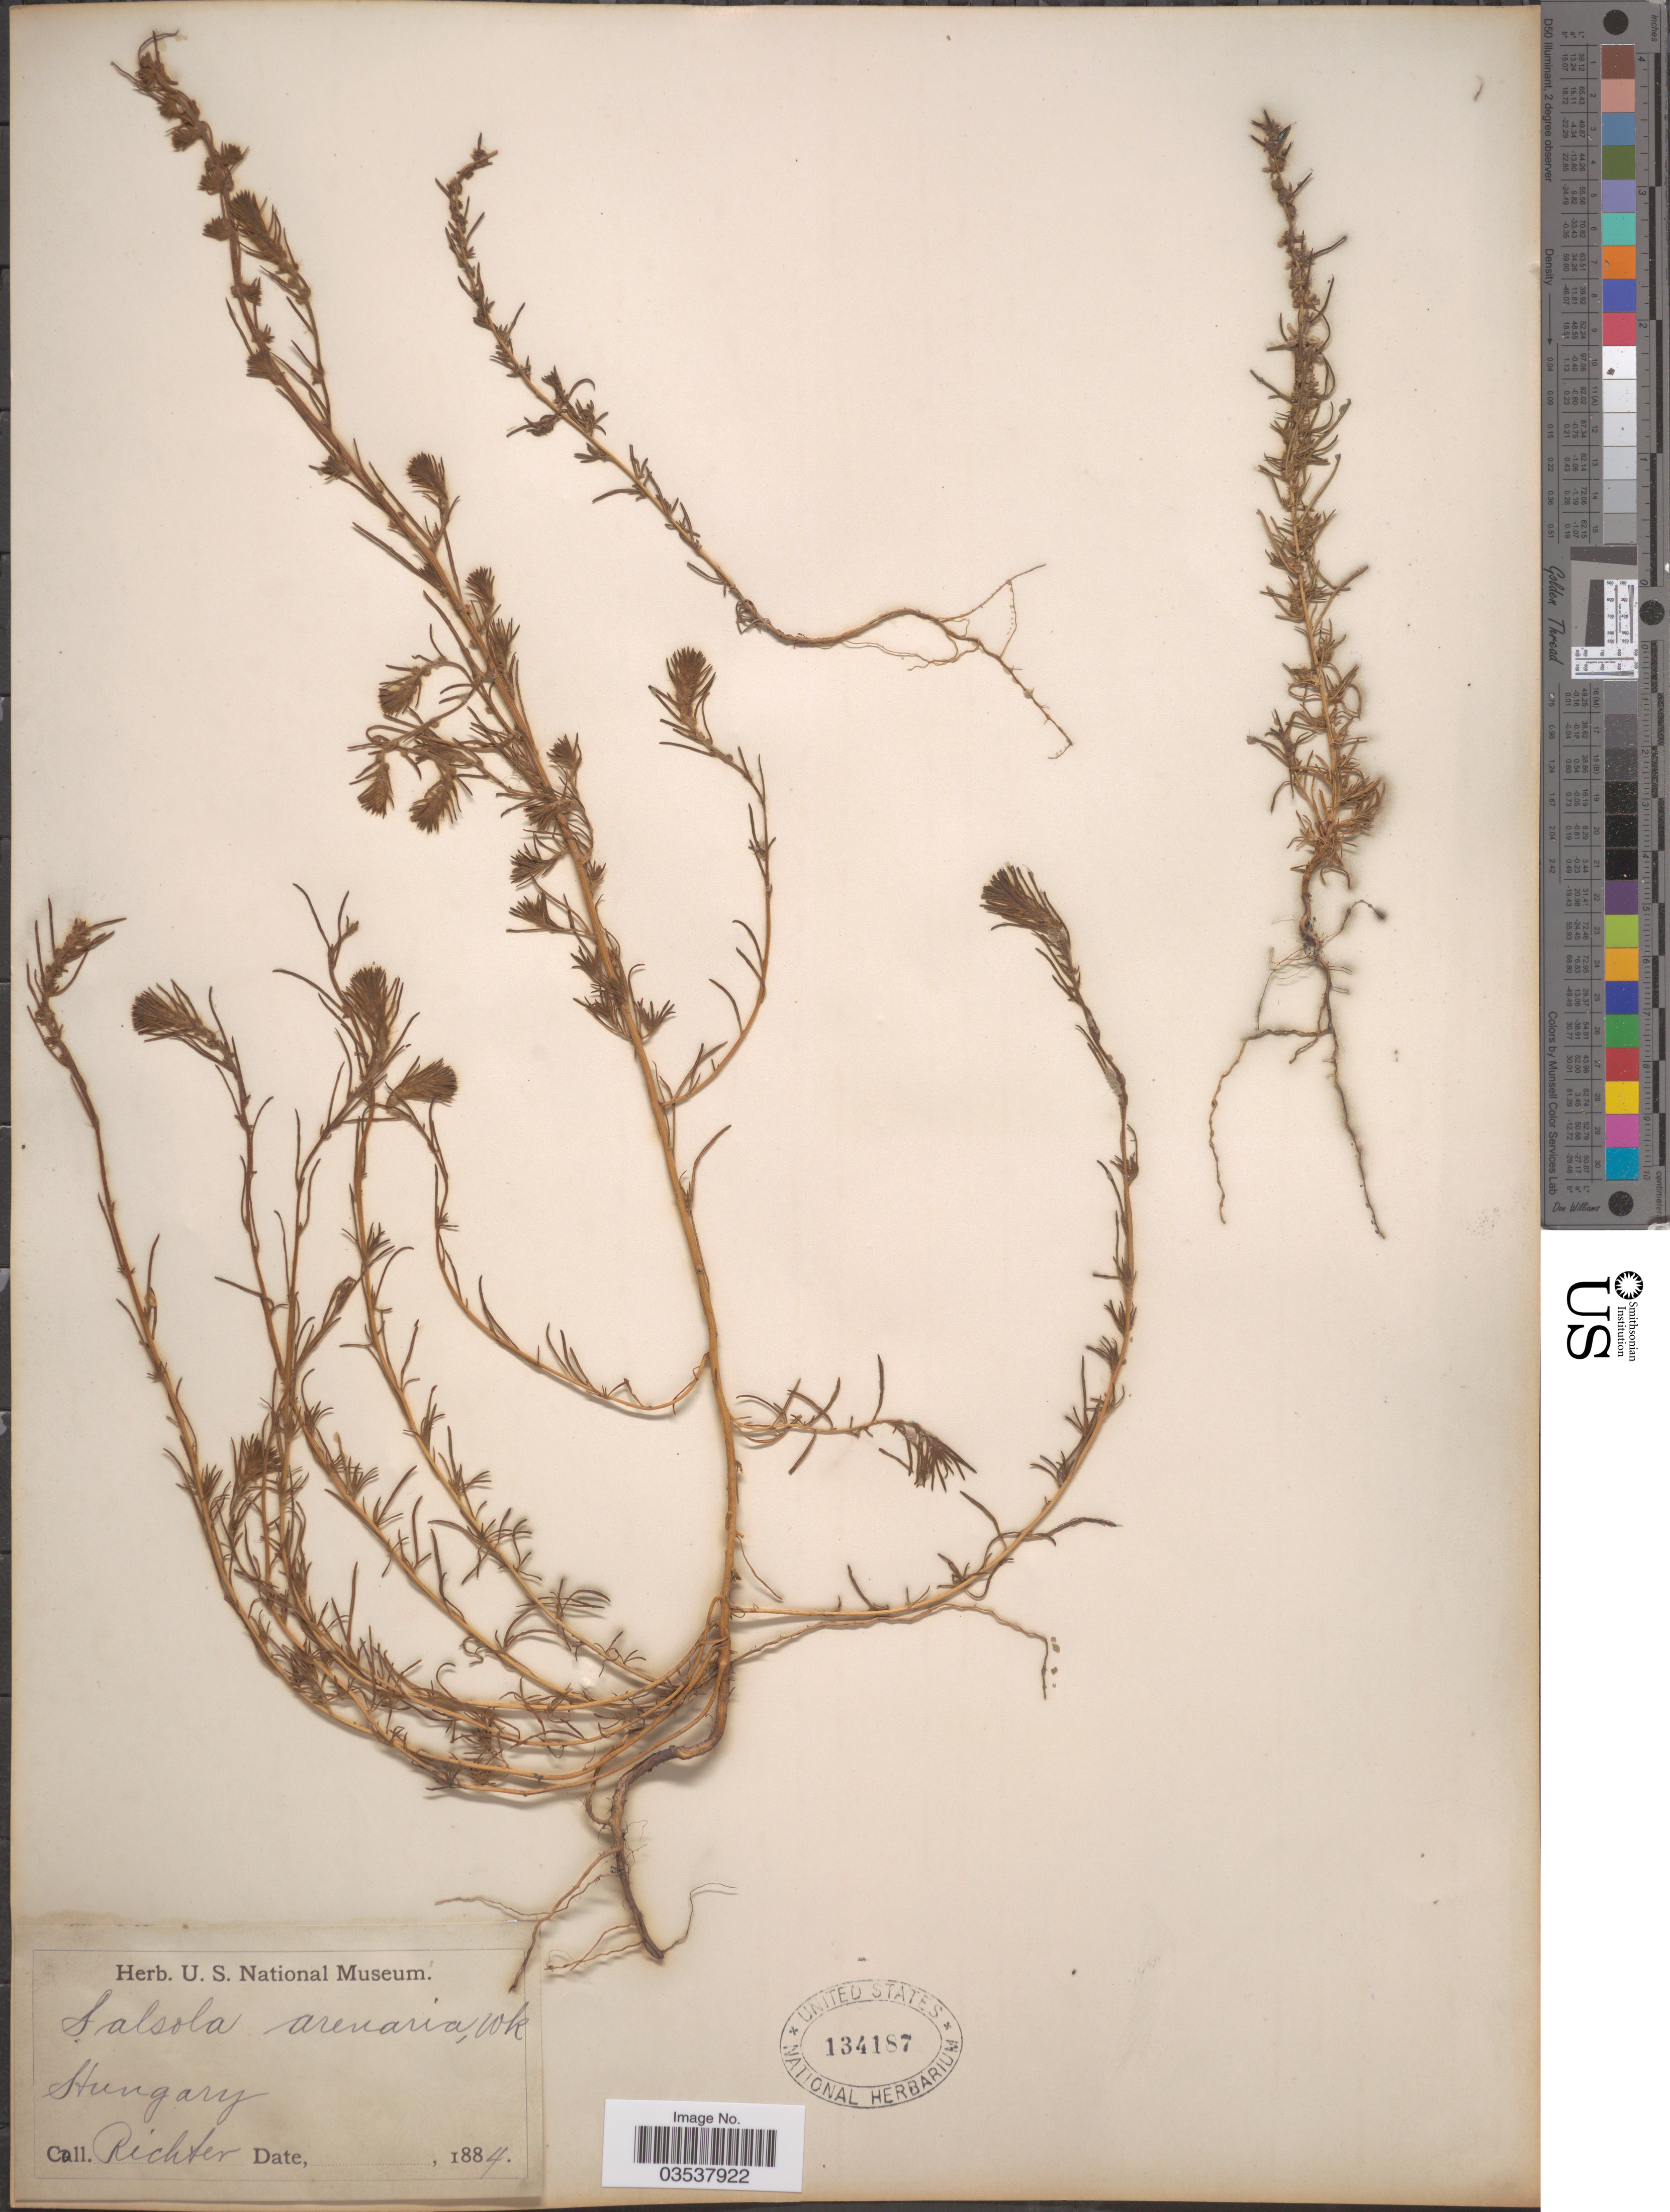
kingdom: Plantae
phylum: Tracheophyta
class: Magnoliopsida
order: Caryophyllales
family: Amaranthaceae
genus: Bassia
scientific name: Bassia laniflora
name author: (S.G. Gmel.) A.J. Scott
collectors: -- Richter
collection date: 1884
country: Hungary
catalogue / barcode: US 134187